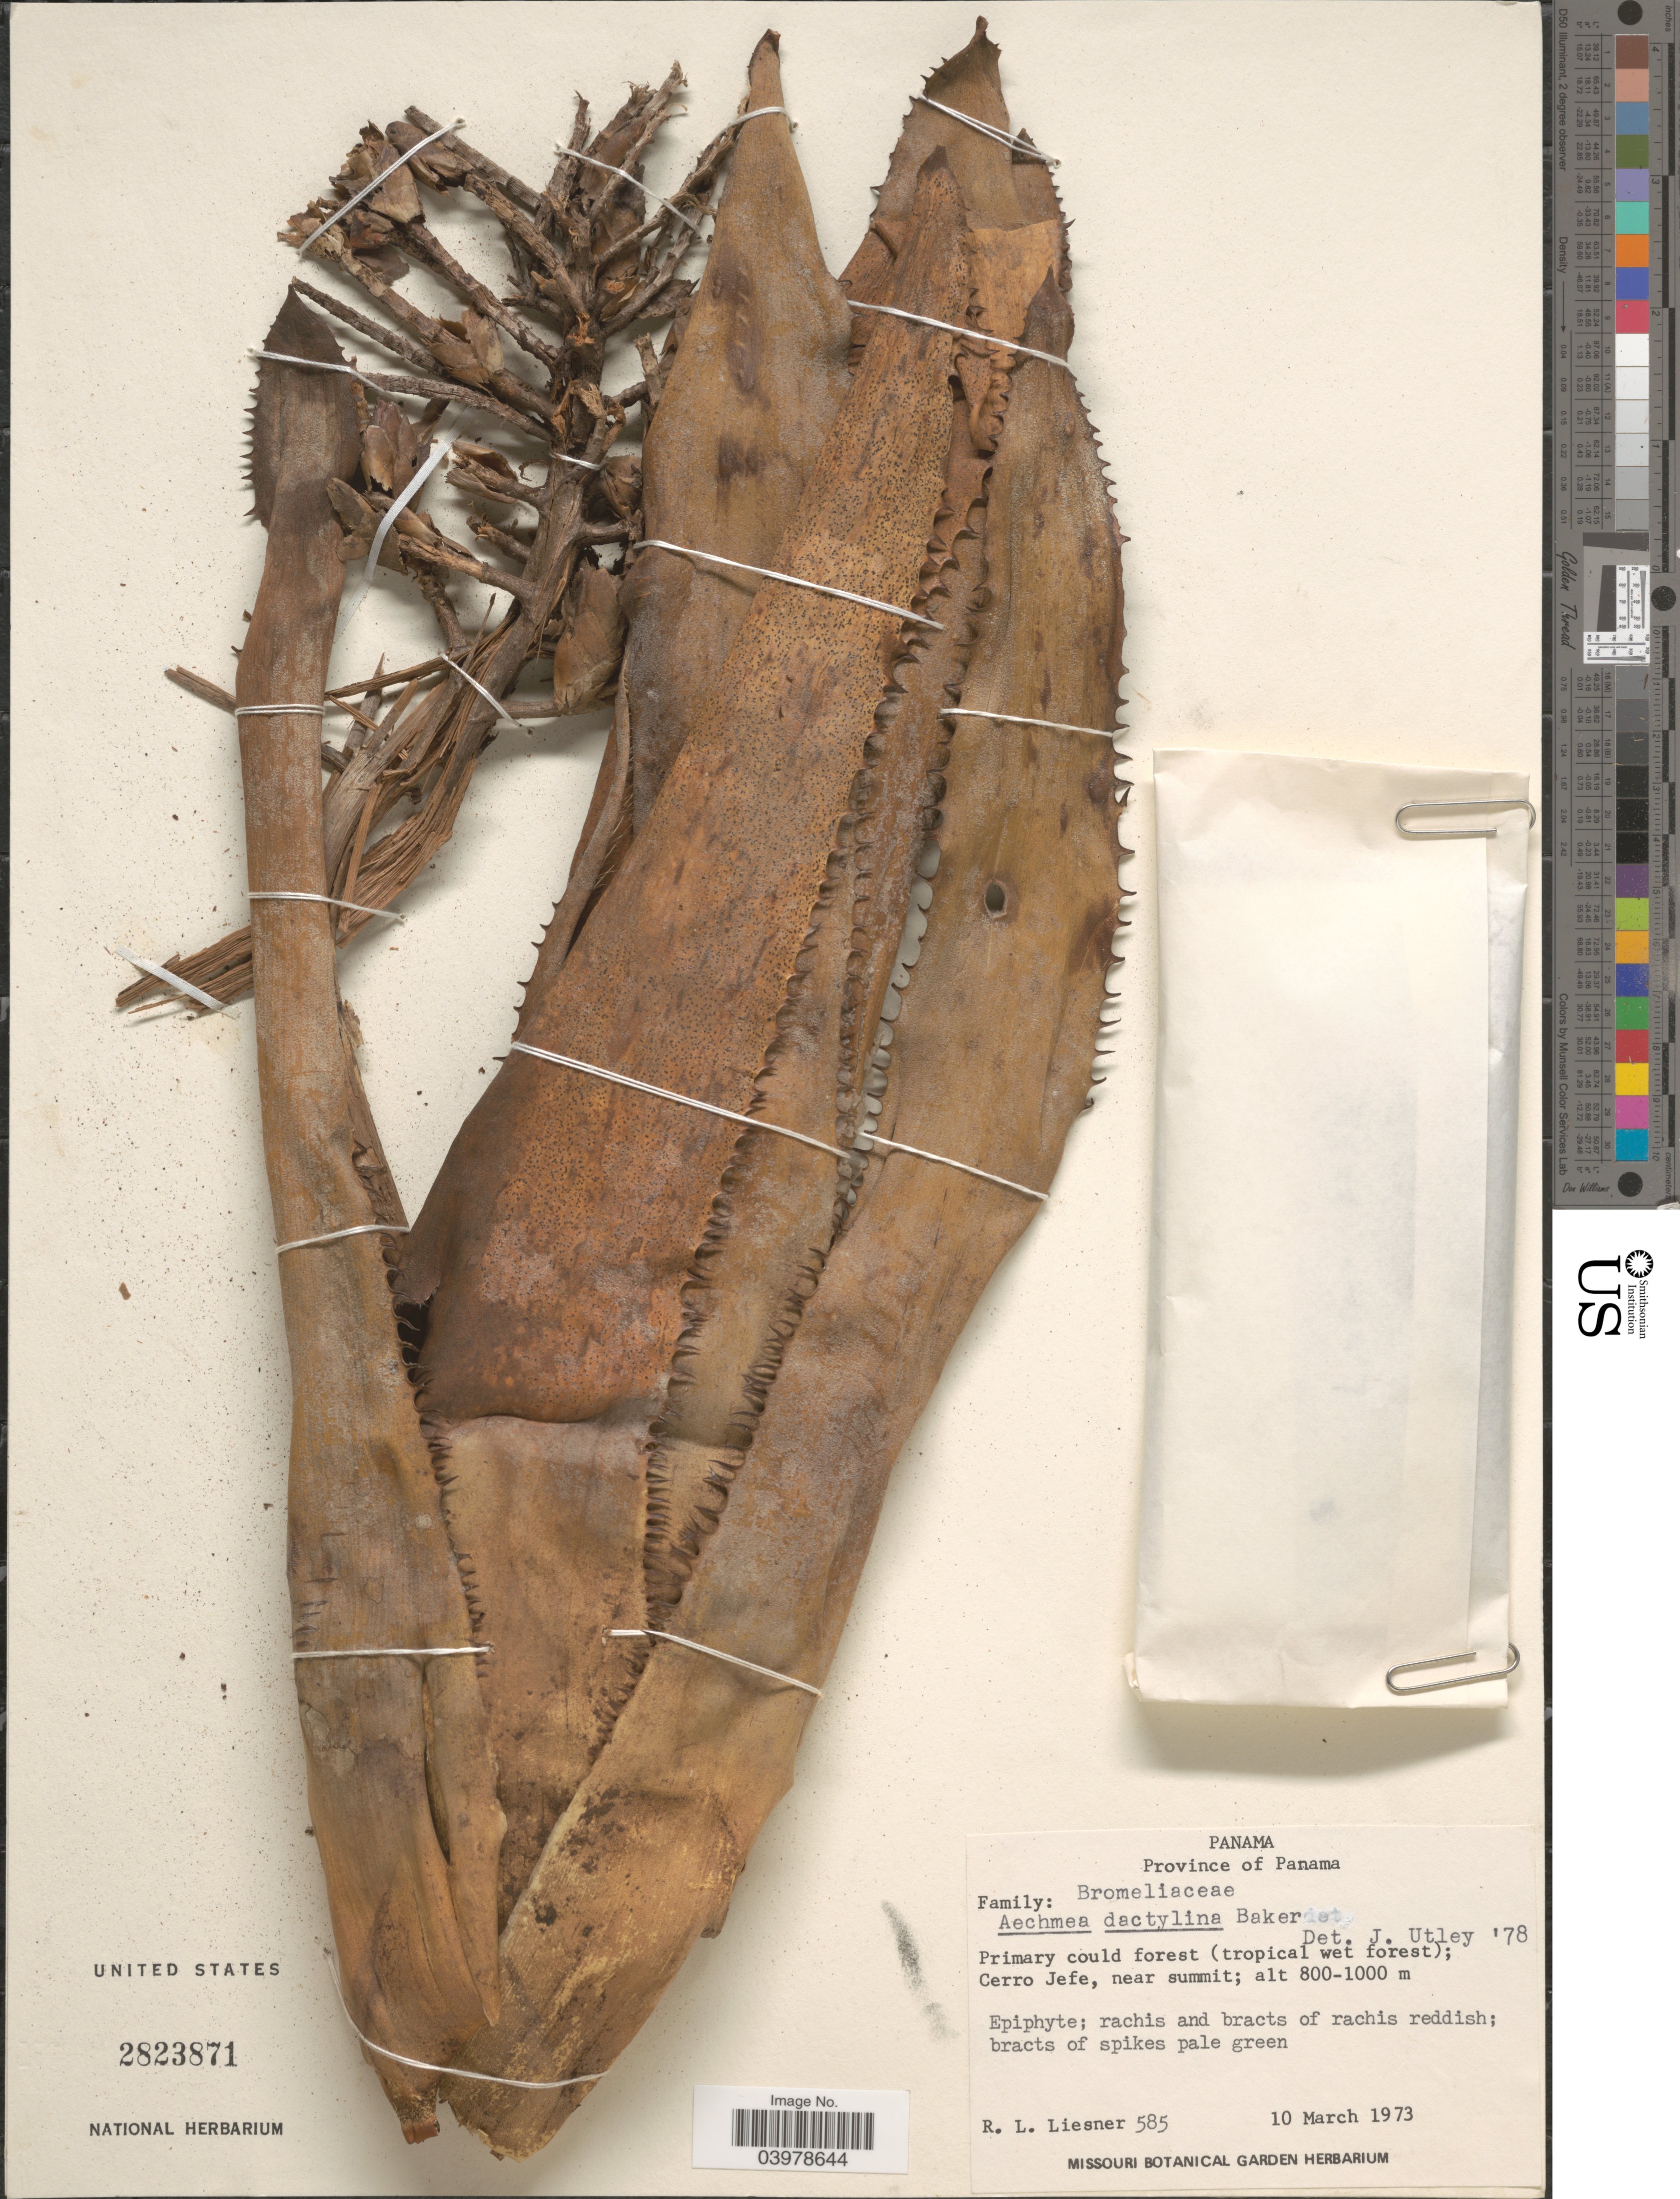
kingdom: Plantae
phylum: Tracheophyta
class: Liliopsida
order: Poales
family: Bromeliaceae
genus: Aechmea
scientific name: Aechmea dactylina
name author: Baker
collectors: R. L. Liesner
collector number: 585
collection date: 1973-03-10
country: Panama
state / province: Panamá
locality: Cerro Jefe, near summit.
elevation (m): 800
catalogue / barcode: US 2823871